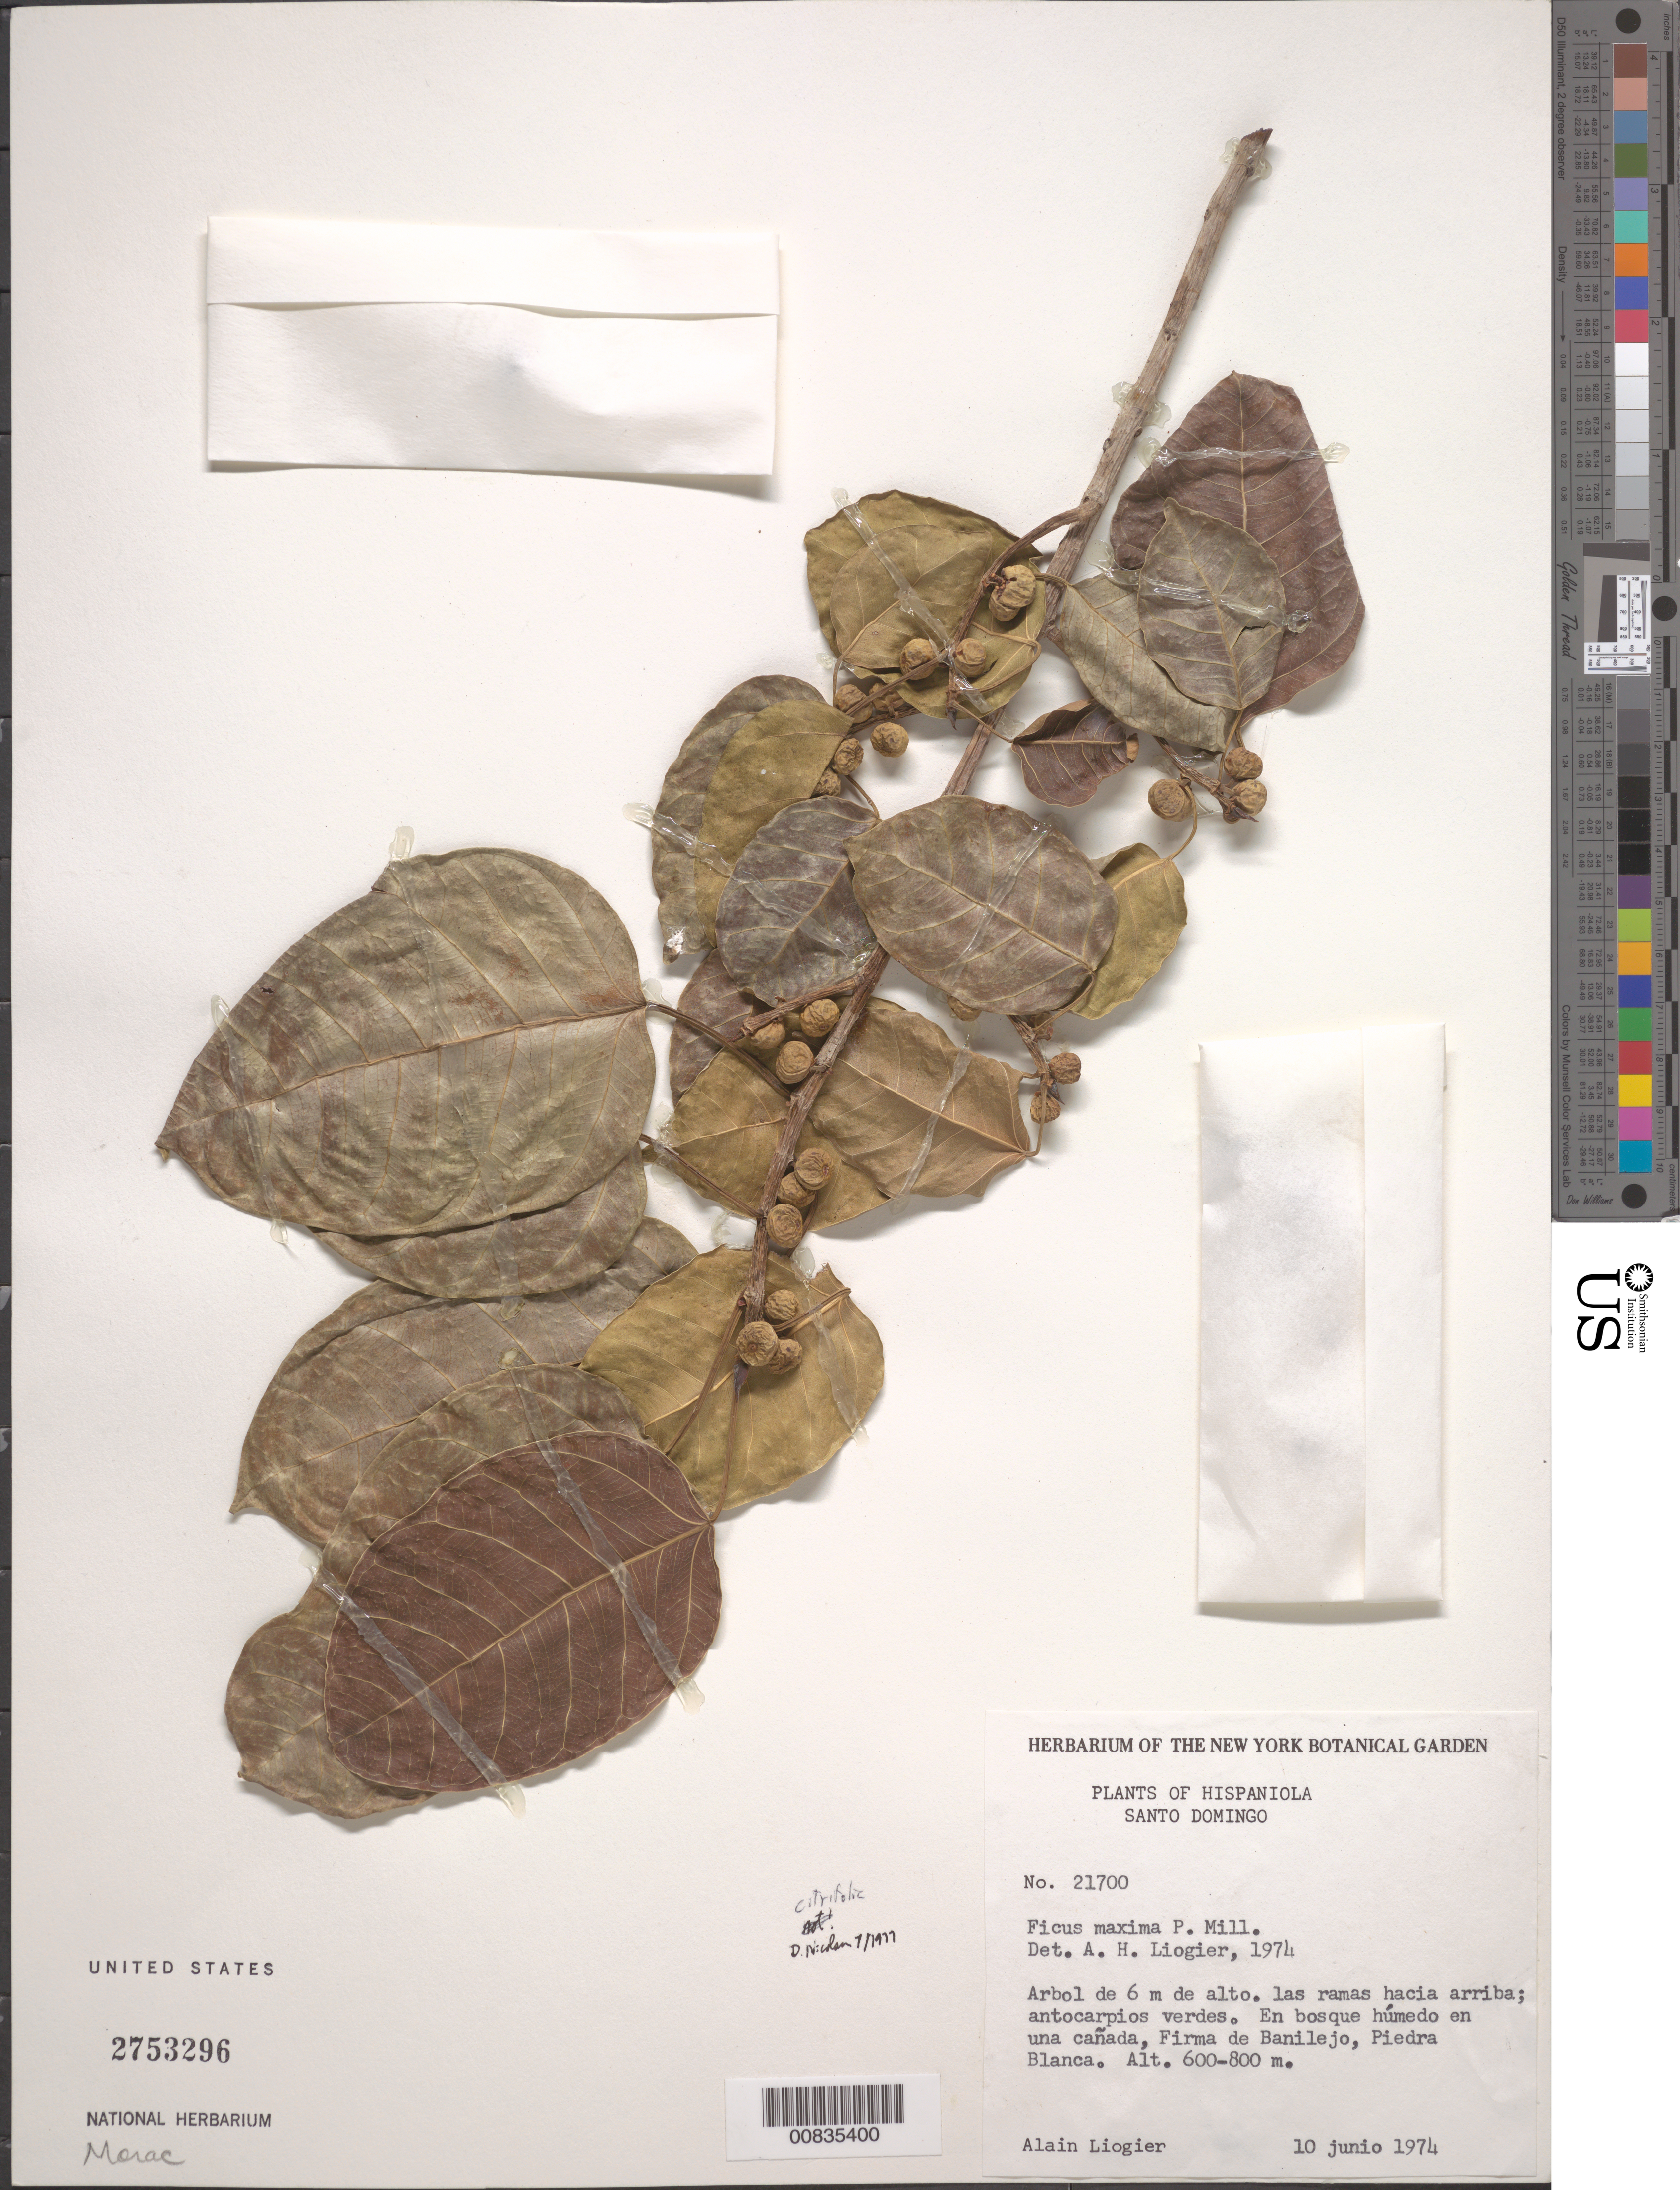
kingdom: Plantae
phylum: Tracheophyta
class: Magnoliopsida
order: Rosales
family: Moraceae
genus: Ficus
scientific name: Ficus citrifolia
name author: Mill.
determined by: Cardoso Pederneiras, L.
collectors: A. H. Liogier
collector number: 21700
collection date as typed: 10 Jun 1974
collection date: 1974-06-10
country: Dominican Republic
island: Hispaniola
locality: Firma de Banilejo, Piedra Blanca.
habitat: En bosque húmedo en una cañada.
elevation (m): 600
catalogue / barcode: US 2753296